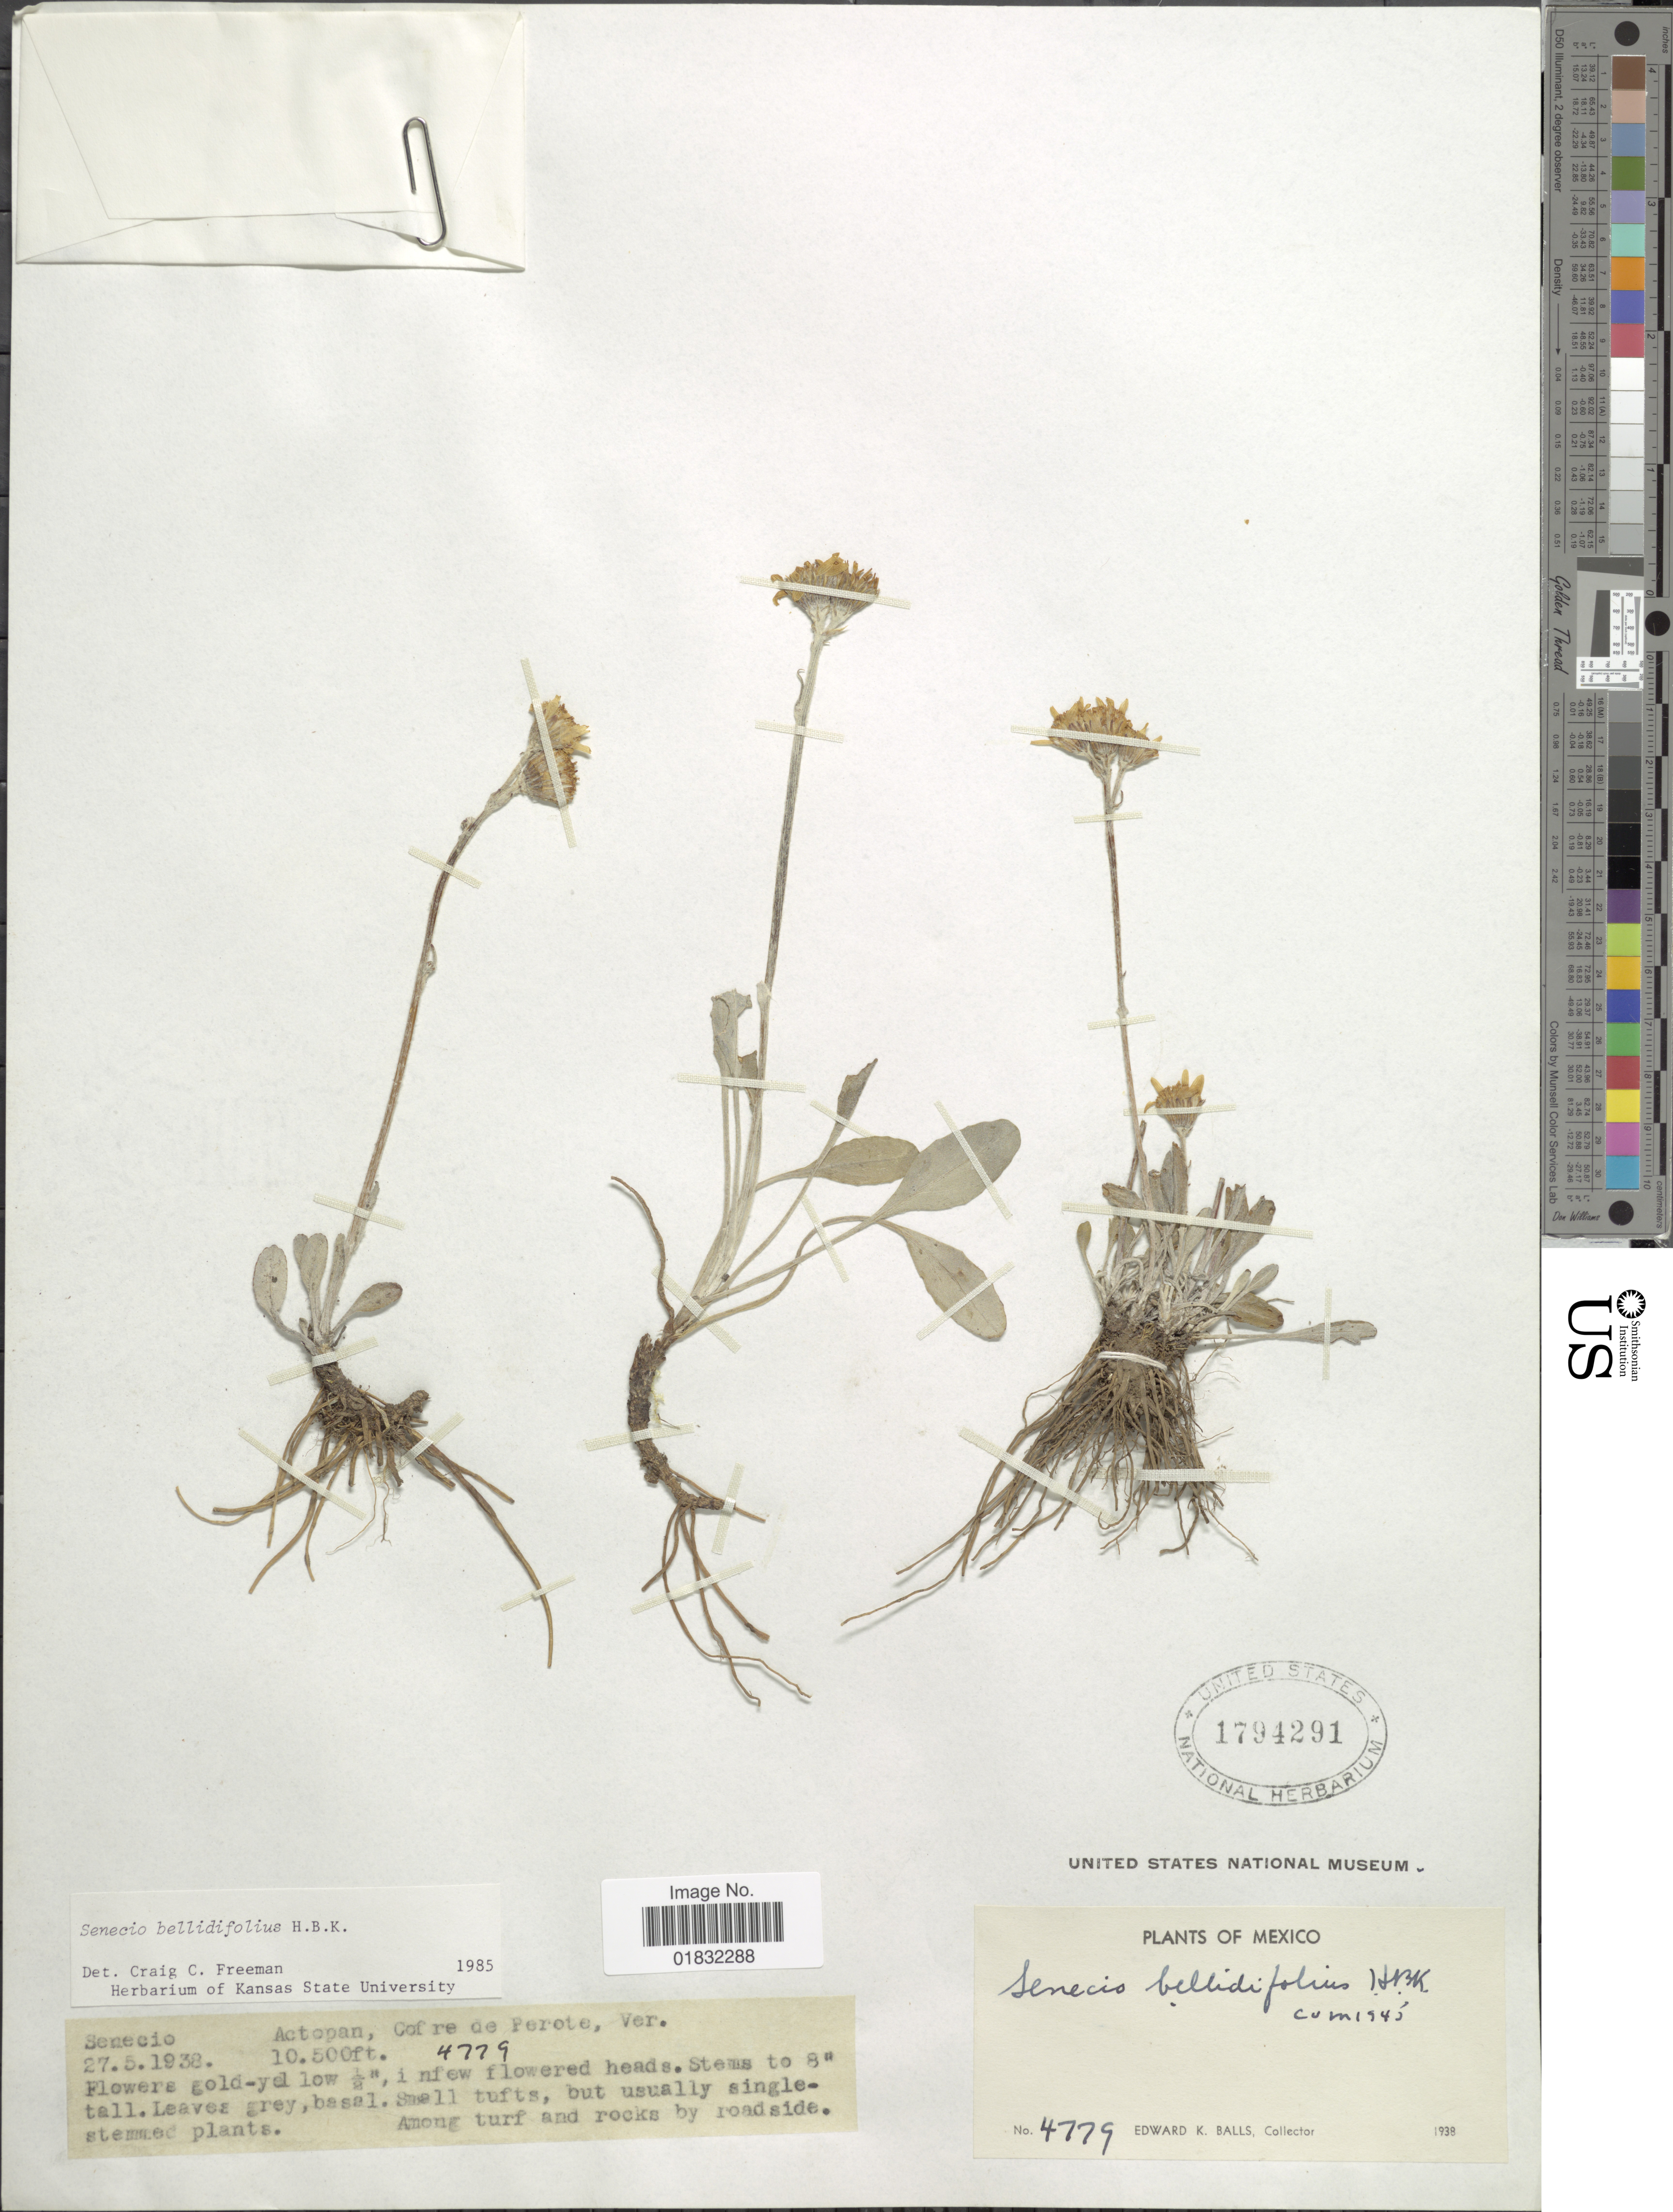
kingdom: Plantae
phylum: Tracheophyta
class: Magnoliopsida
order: Asterales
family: Asteraceae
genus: Packera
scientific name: Packera bellidifolia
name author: (Kunth) W.A. Weber & Á. Löve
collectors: E. K. Balls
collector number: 4779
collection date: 1932-05-27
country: Mexico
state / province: Veracruz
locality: Actopan, Cofre de Perote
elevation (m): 3200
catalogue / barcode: US 1794291